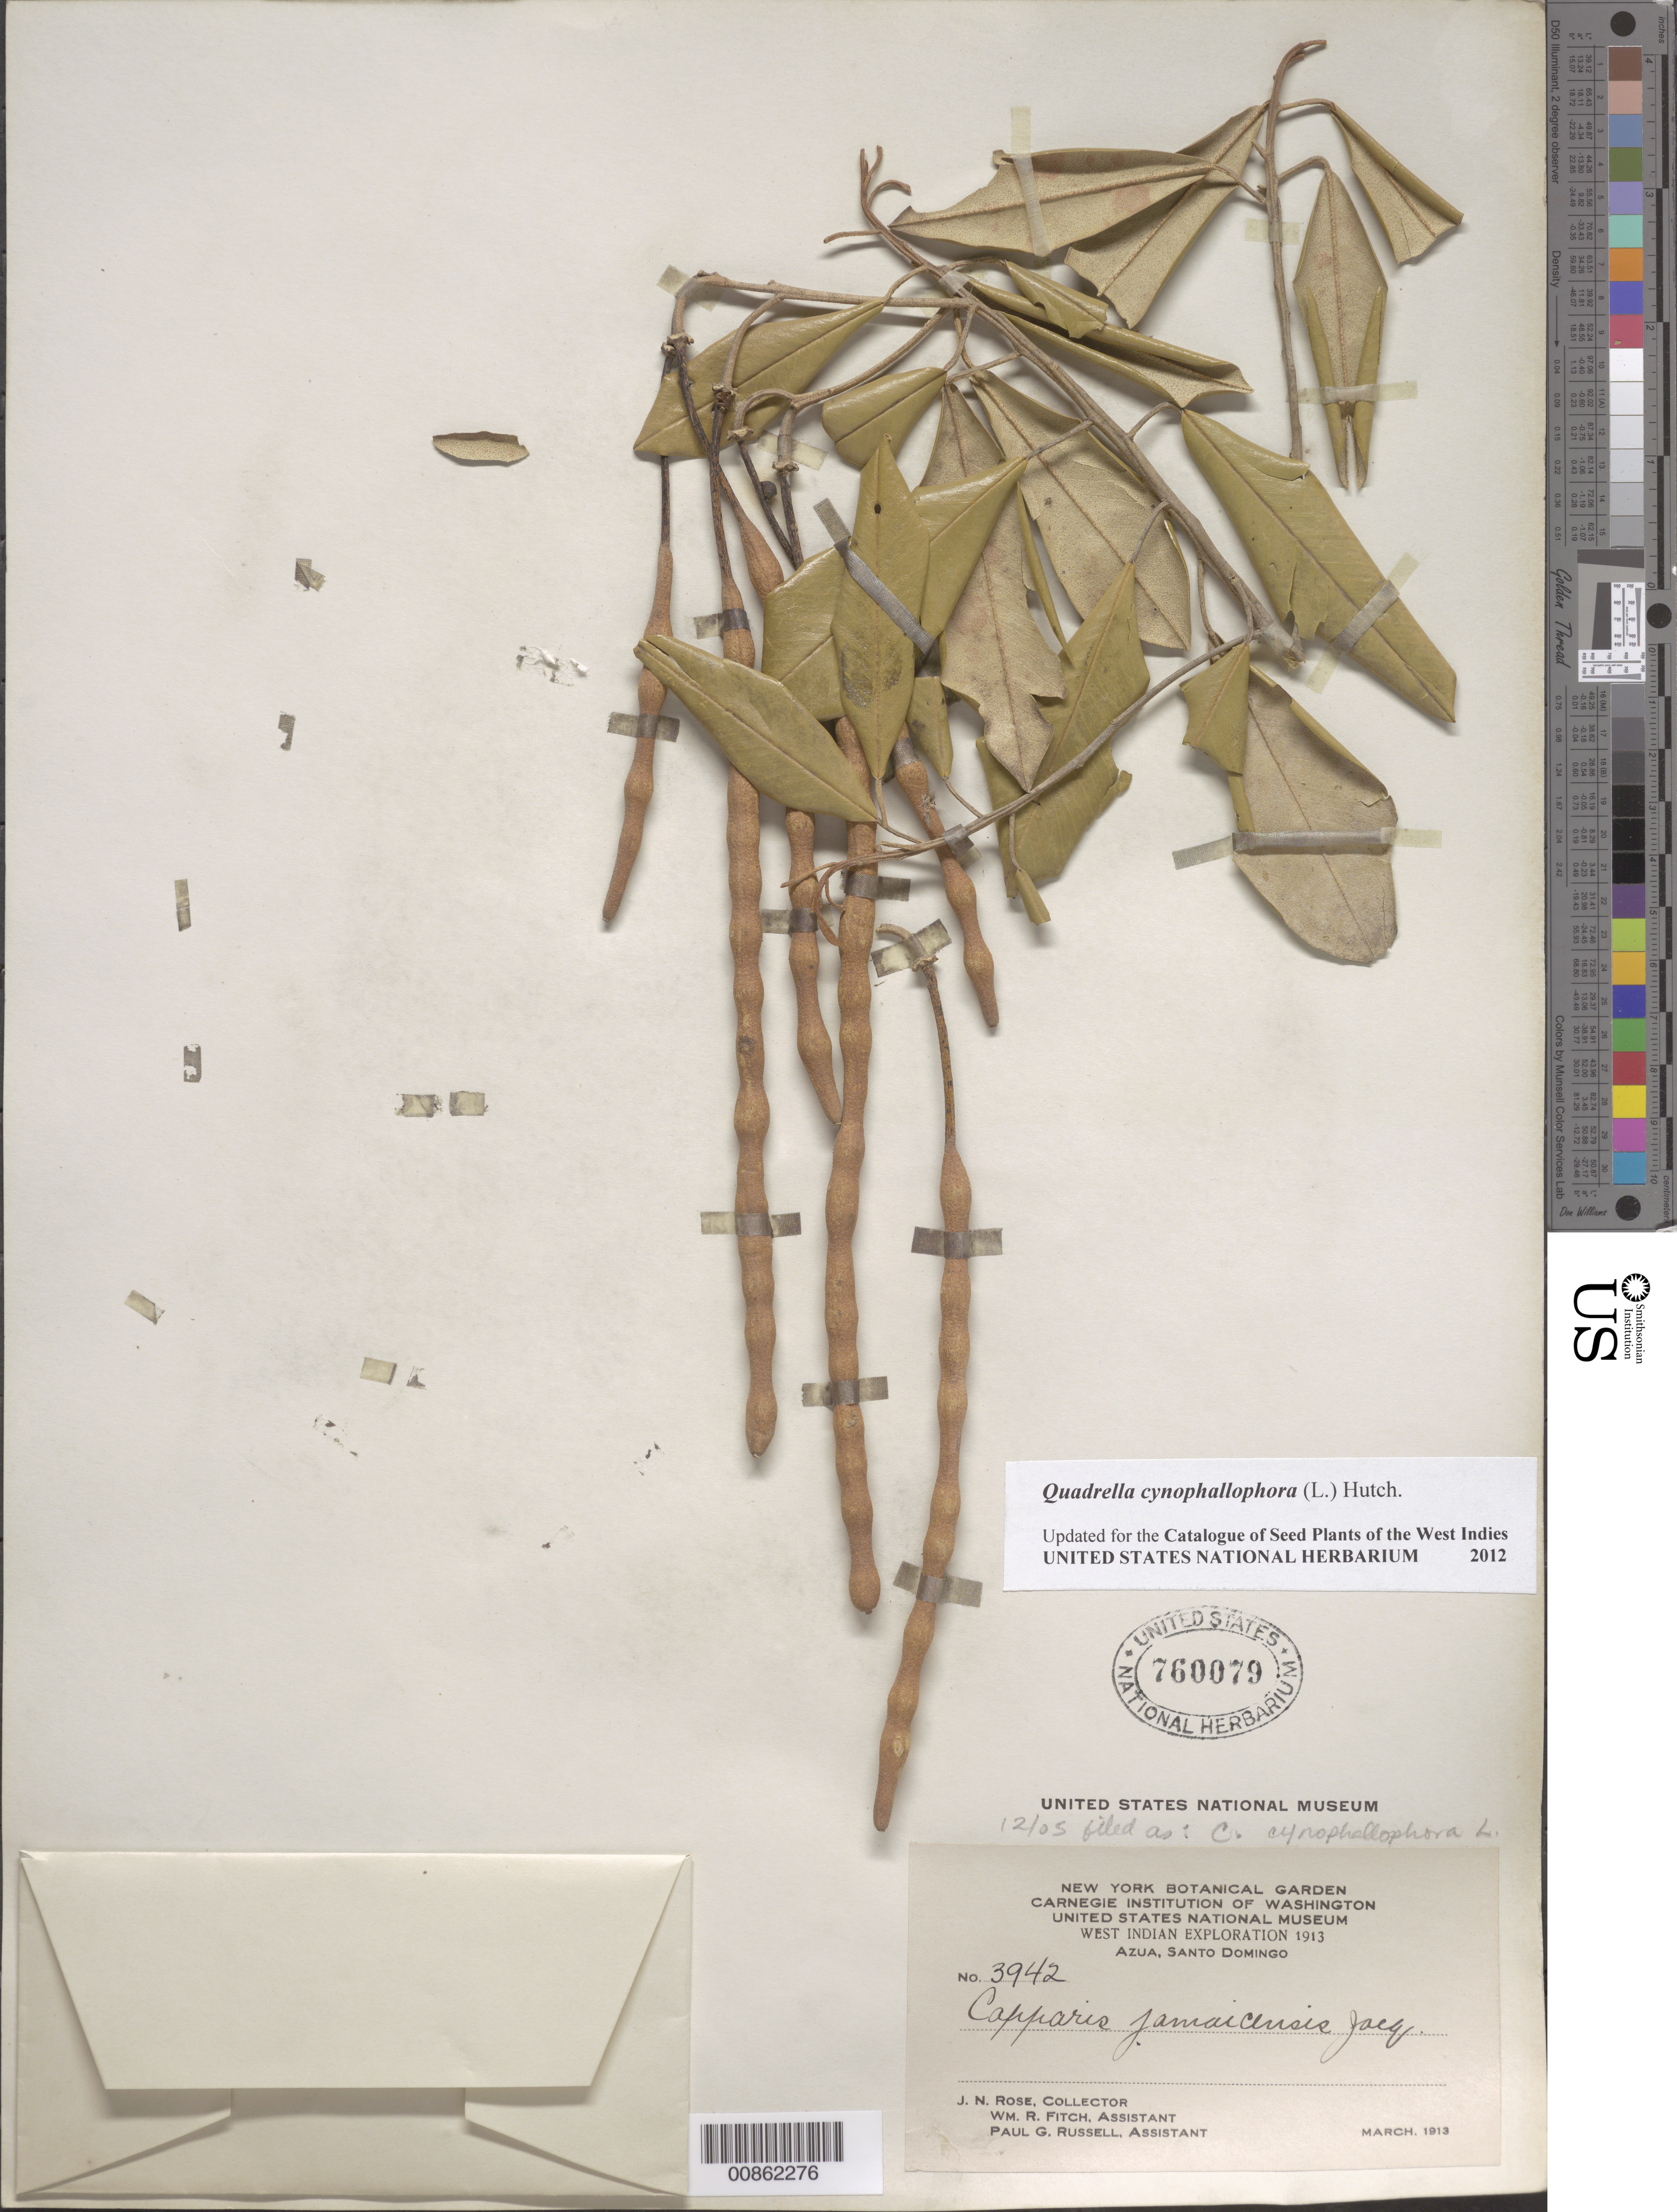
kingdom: Plantae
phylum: Tracheophyta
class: Magnoliopsida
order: Brassicales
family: Capparaceae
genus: Quadrella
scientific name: Quadrella cynophallophora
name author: (L.) Hutch.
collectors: J. N. Rose, W. R. Fitch & P. G. Russell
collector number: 3942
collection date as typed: Mar 1913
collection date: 1913-03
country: Dominican Republic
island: Hispaniola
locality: Azua, Santo Domingo.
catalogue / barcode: US 760079